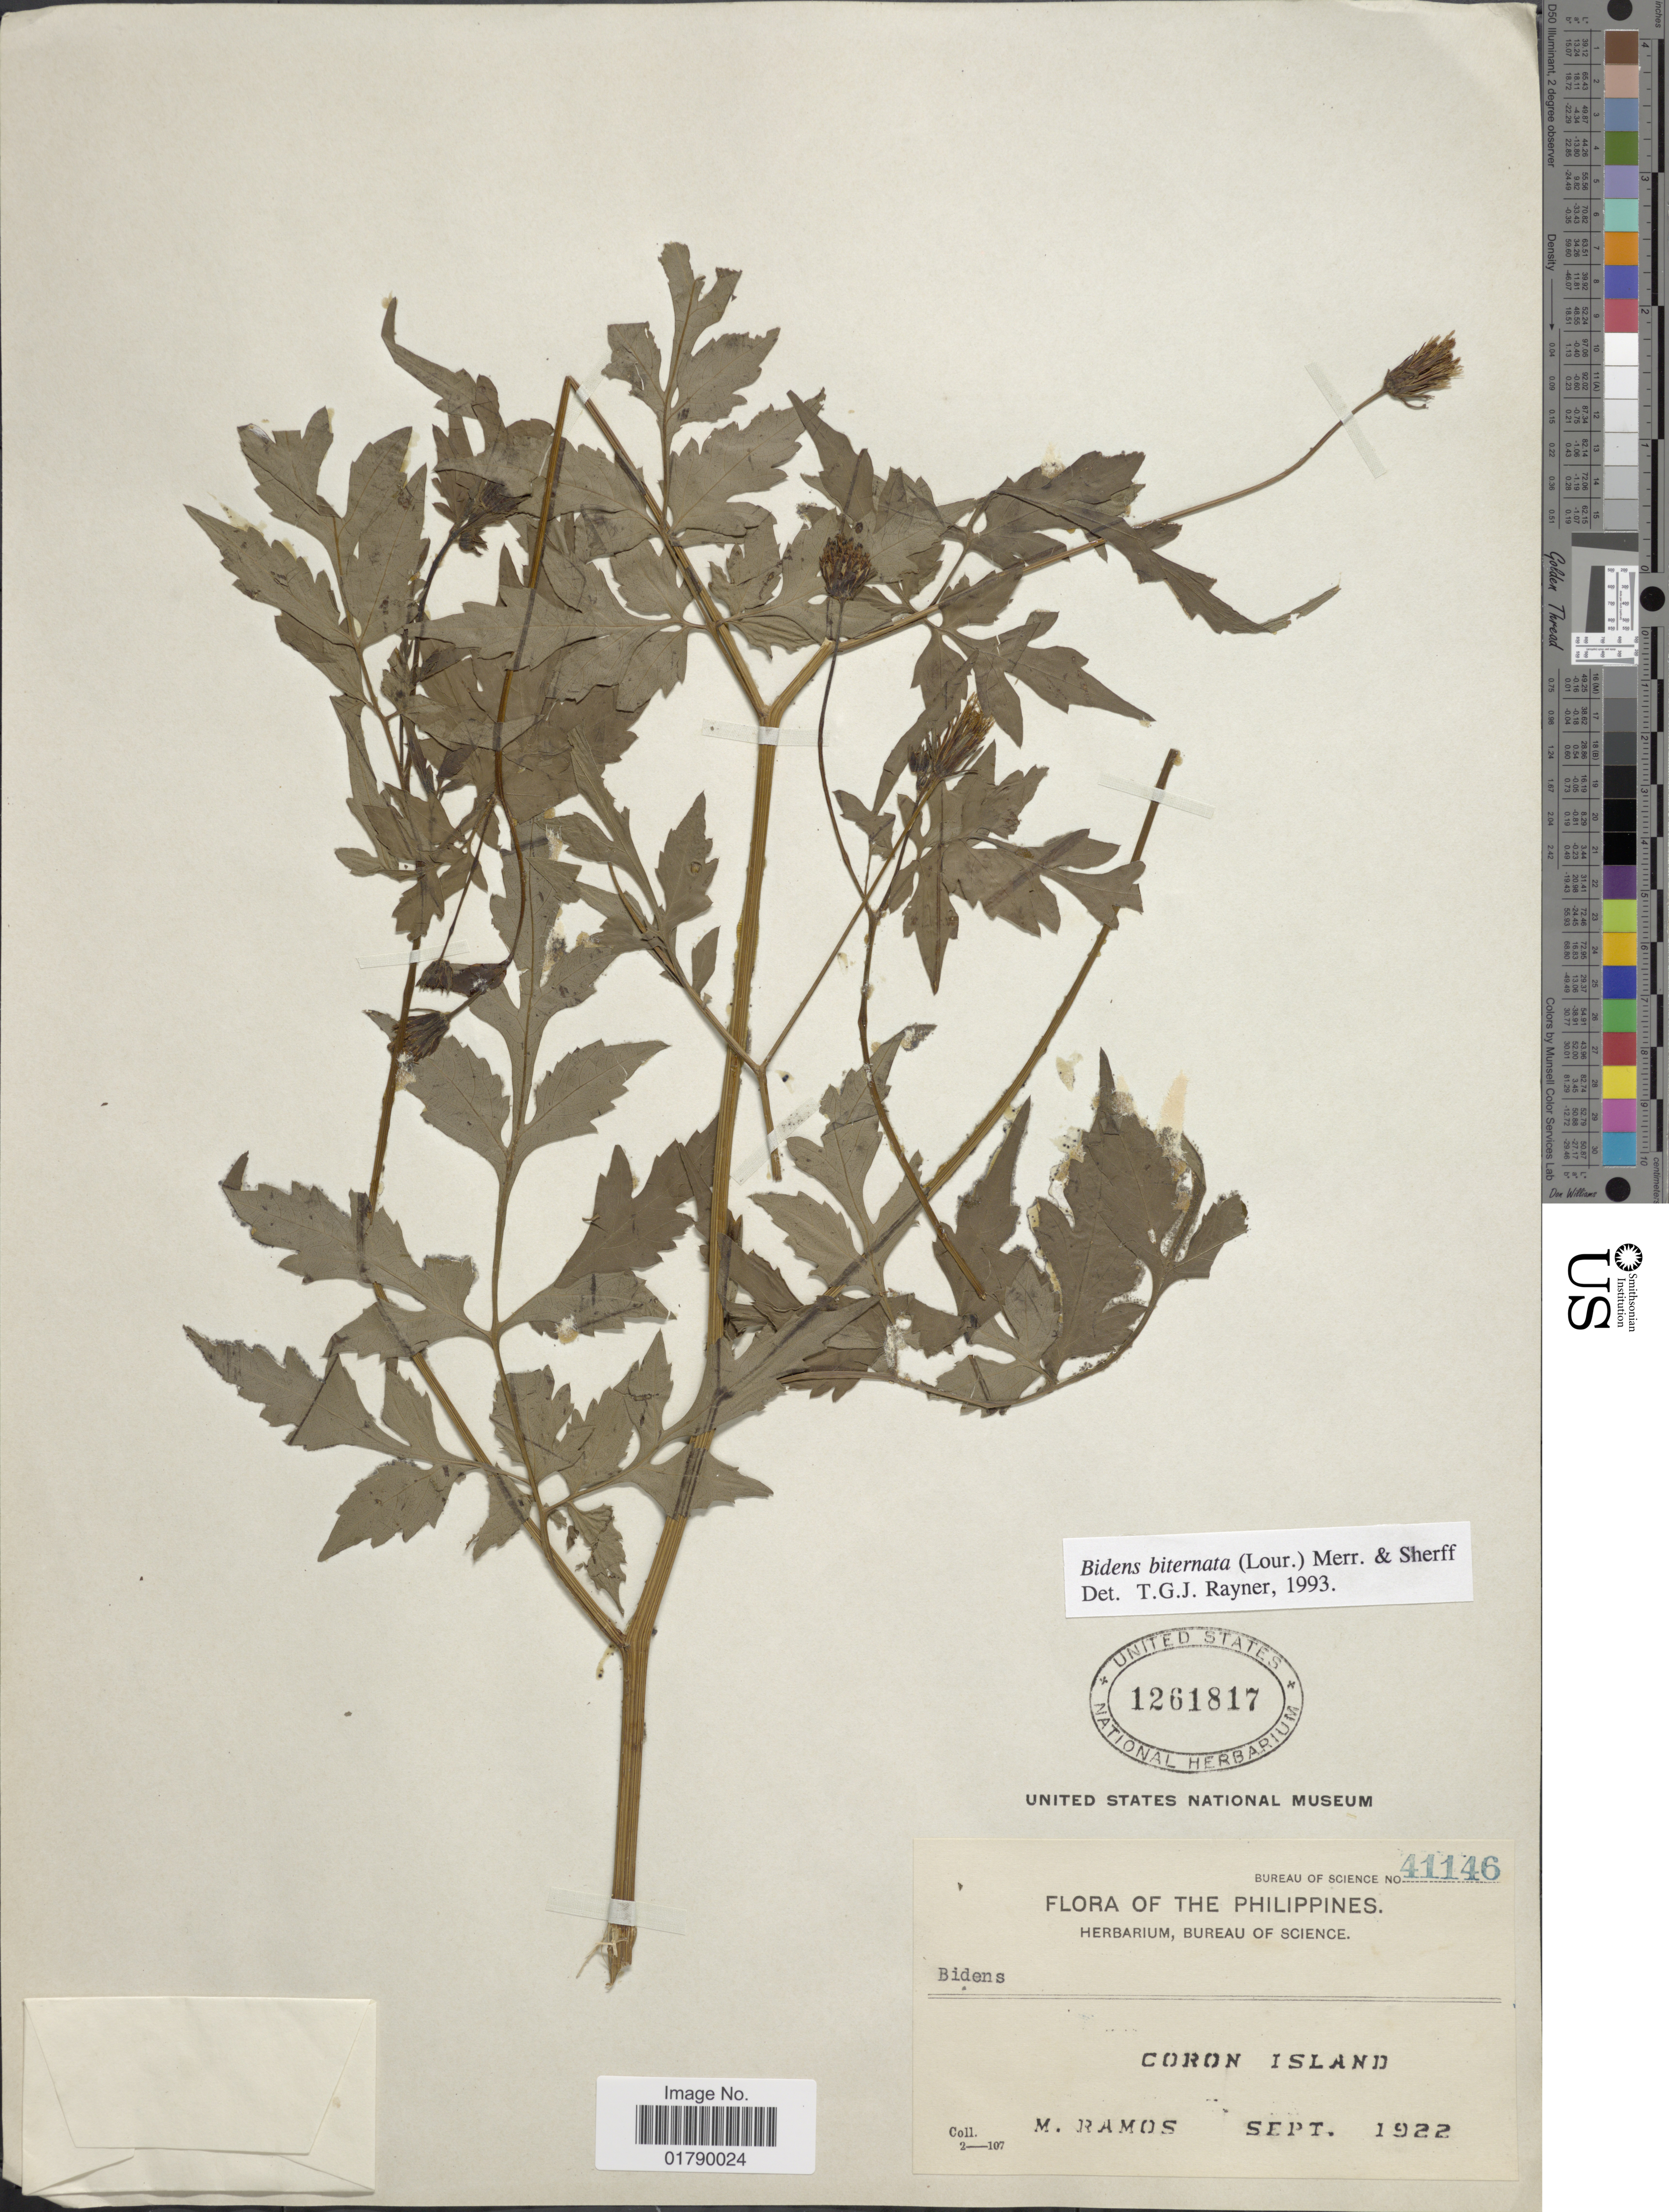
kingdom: Plantae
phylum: Tracheophyta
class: Magnoliopsida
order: Asterales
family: Asteraceae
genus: Bidens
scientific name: Bidens biternata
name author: (Lour.) Merr. & Sherff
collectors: M. Ramos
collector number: Bureau Of Science 41146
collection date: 1922-09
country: Philippines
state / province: Mimaropa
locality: Coron Island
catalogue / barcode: US 1261817